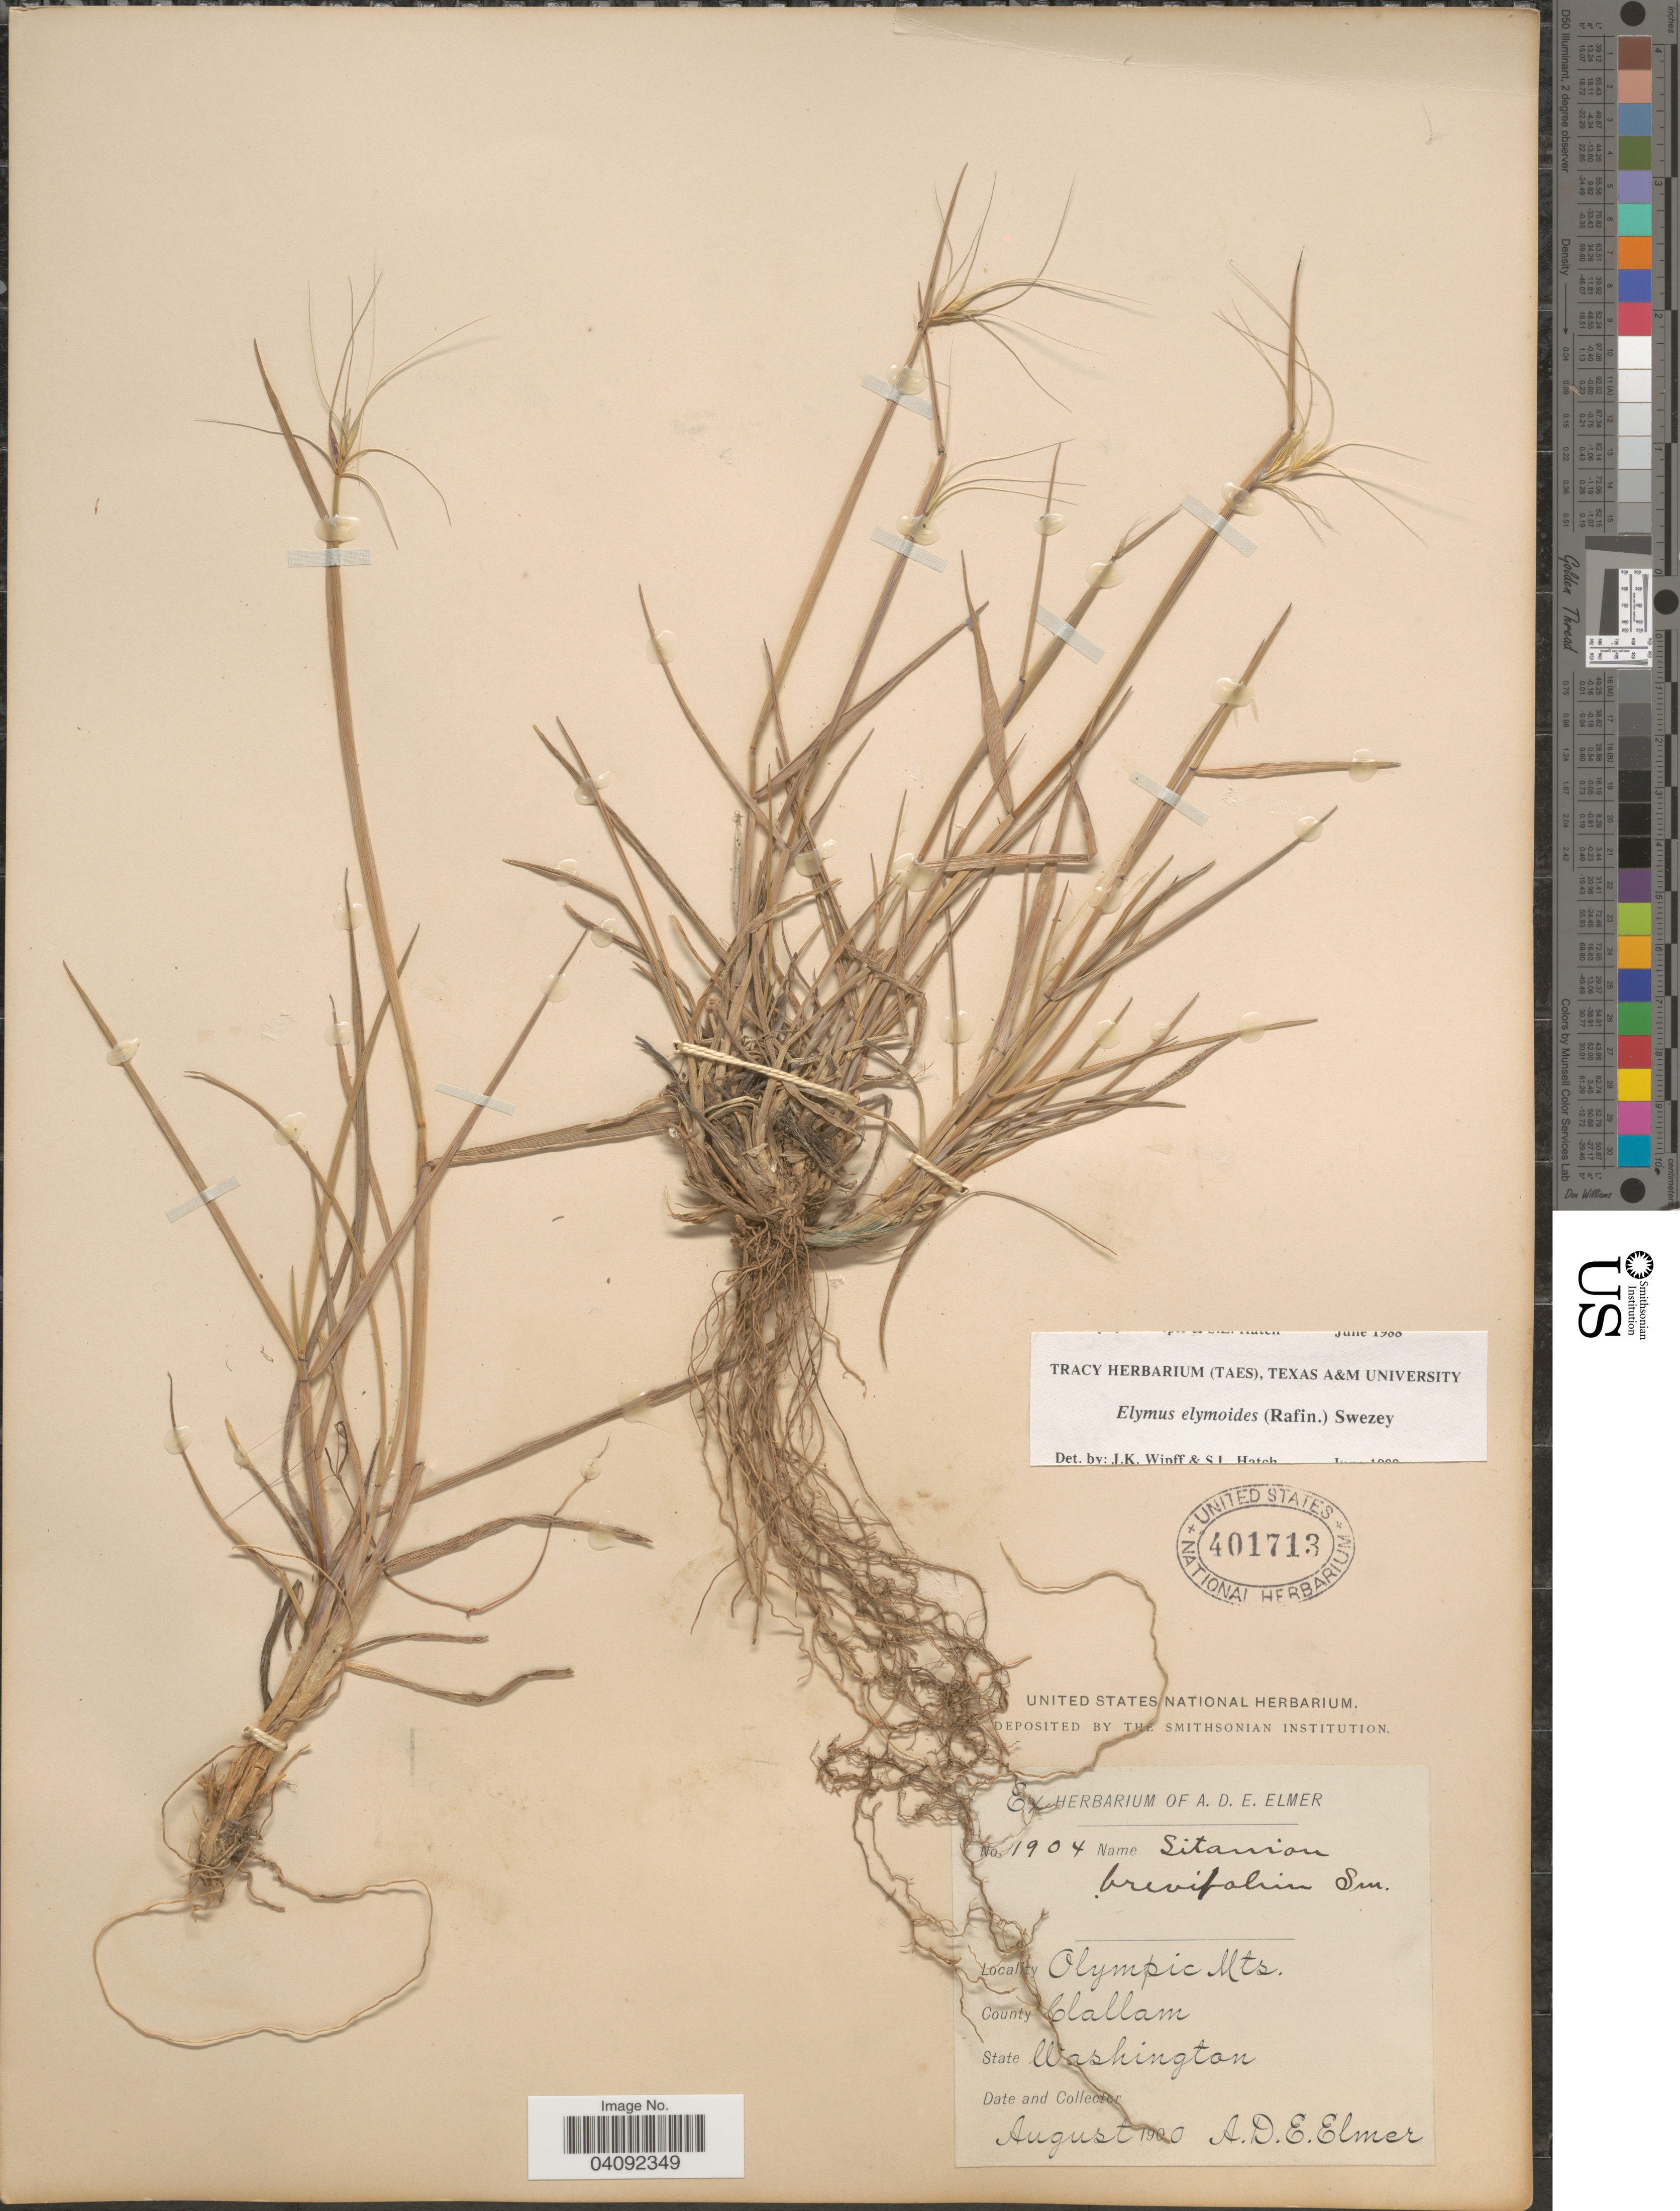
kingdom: Plantae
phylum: Tracheophyta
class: Liliopsida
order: Poales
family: Poaceae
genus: Elymus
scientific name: Elymus elymoides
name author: (Raf.) Swezey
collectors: A. D. E. Elmer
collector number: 1904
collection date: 1900-08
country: United States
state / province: Washington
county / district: Clallam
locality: Olympic Mts. County Clallam.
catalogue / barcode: US 401713